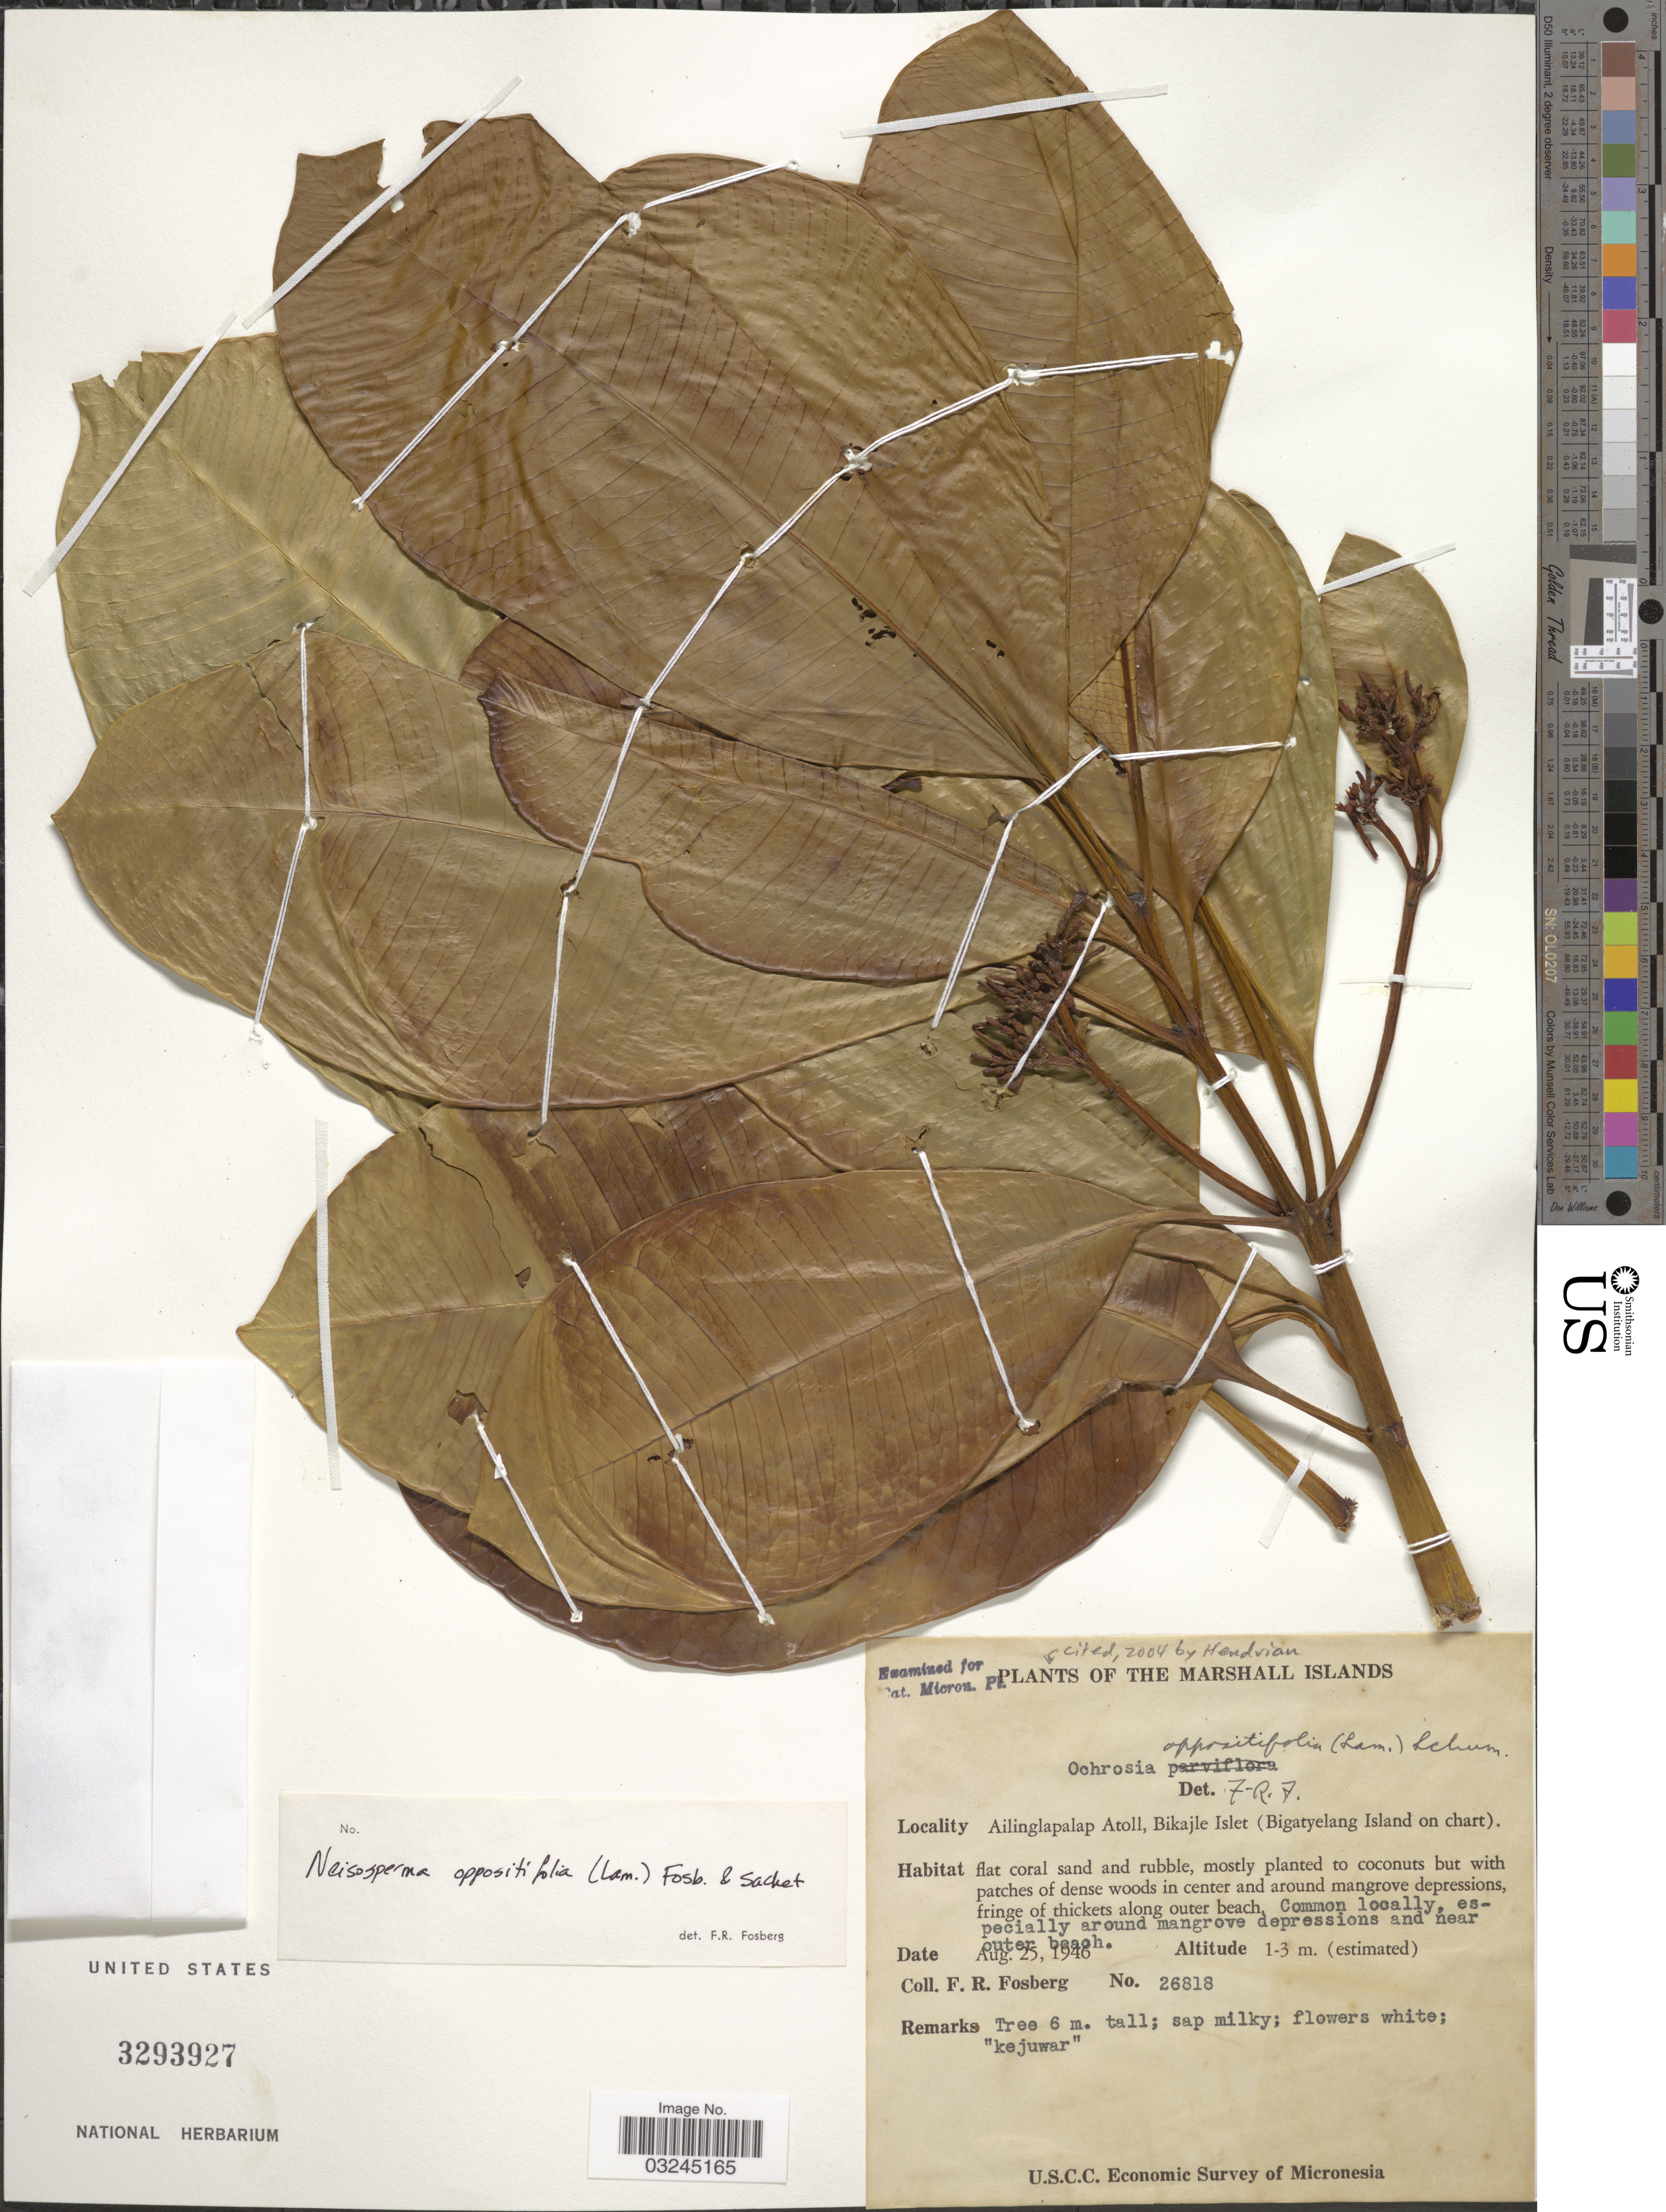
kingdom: Plantae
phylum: Tracheophyta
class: Magnoliopsida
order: Gentianales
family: Apocynaceae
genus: Ochrosia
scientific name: Ochrosia oppositifolia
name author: (Lam.) K. Schum.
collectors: F. R. Fosberg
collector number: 26818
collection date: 1946-08-25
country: Marshall Islands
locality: Ailinglapalap Atoll, Bikajle Islet (Bigatyelang Island on chart).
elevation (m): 1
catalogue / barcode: US 3293927